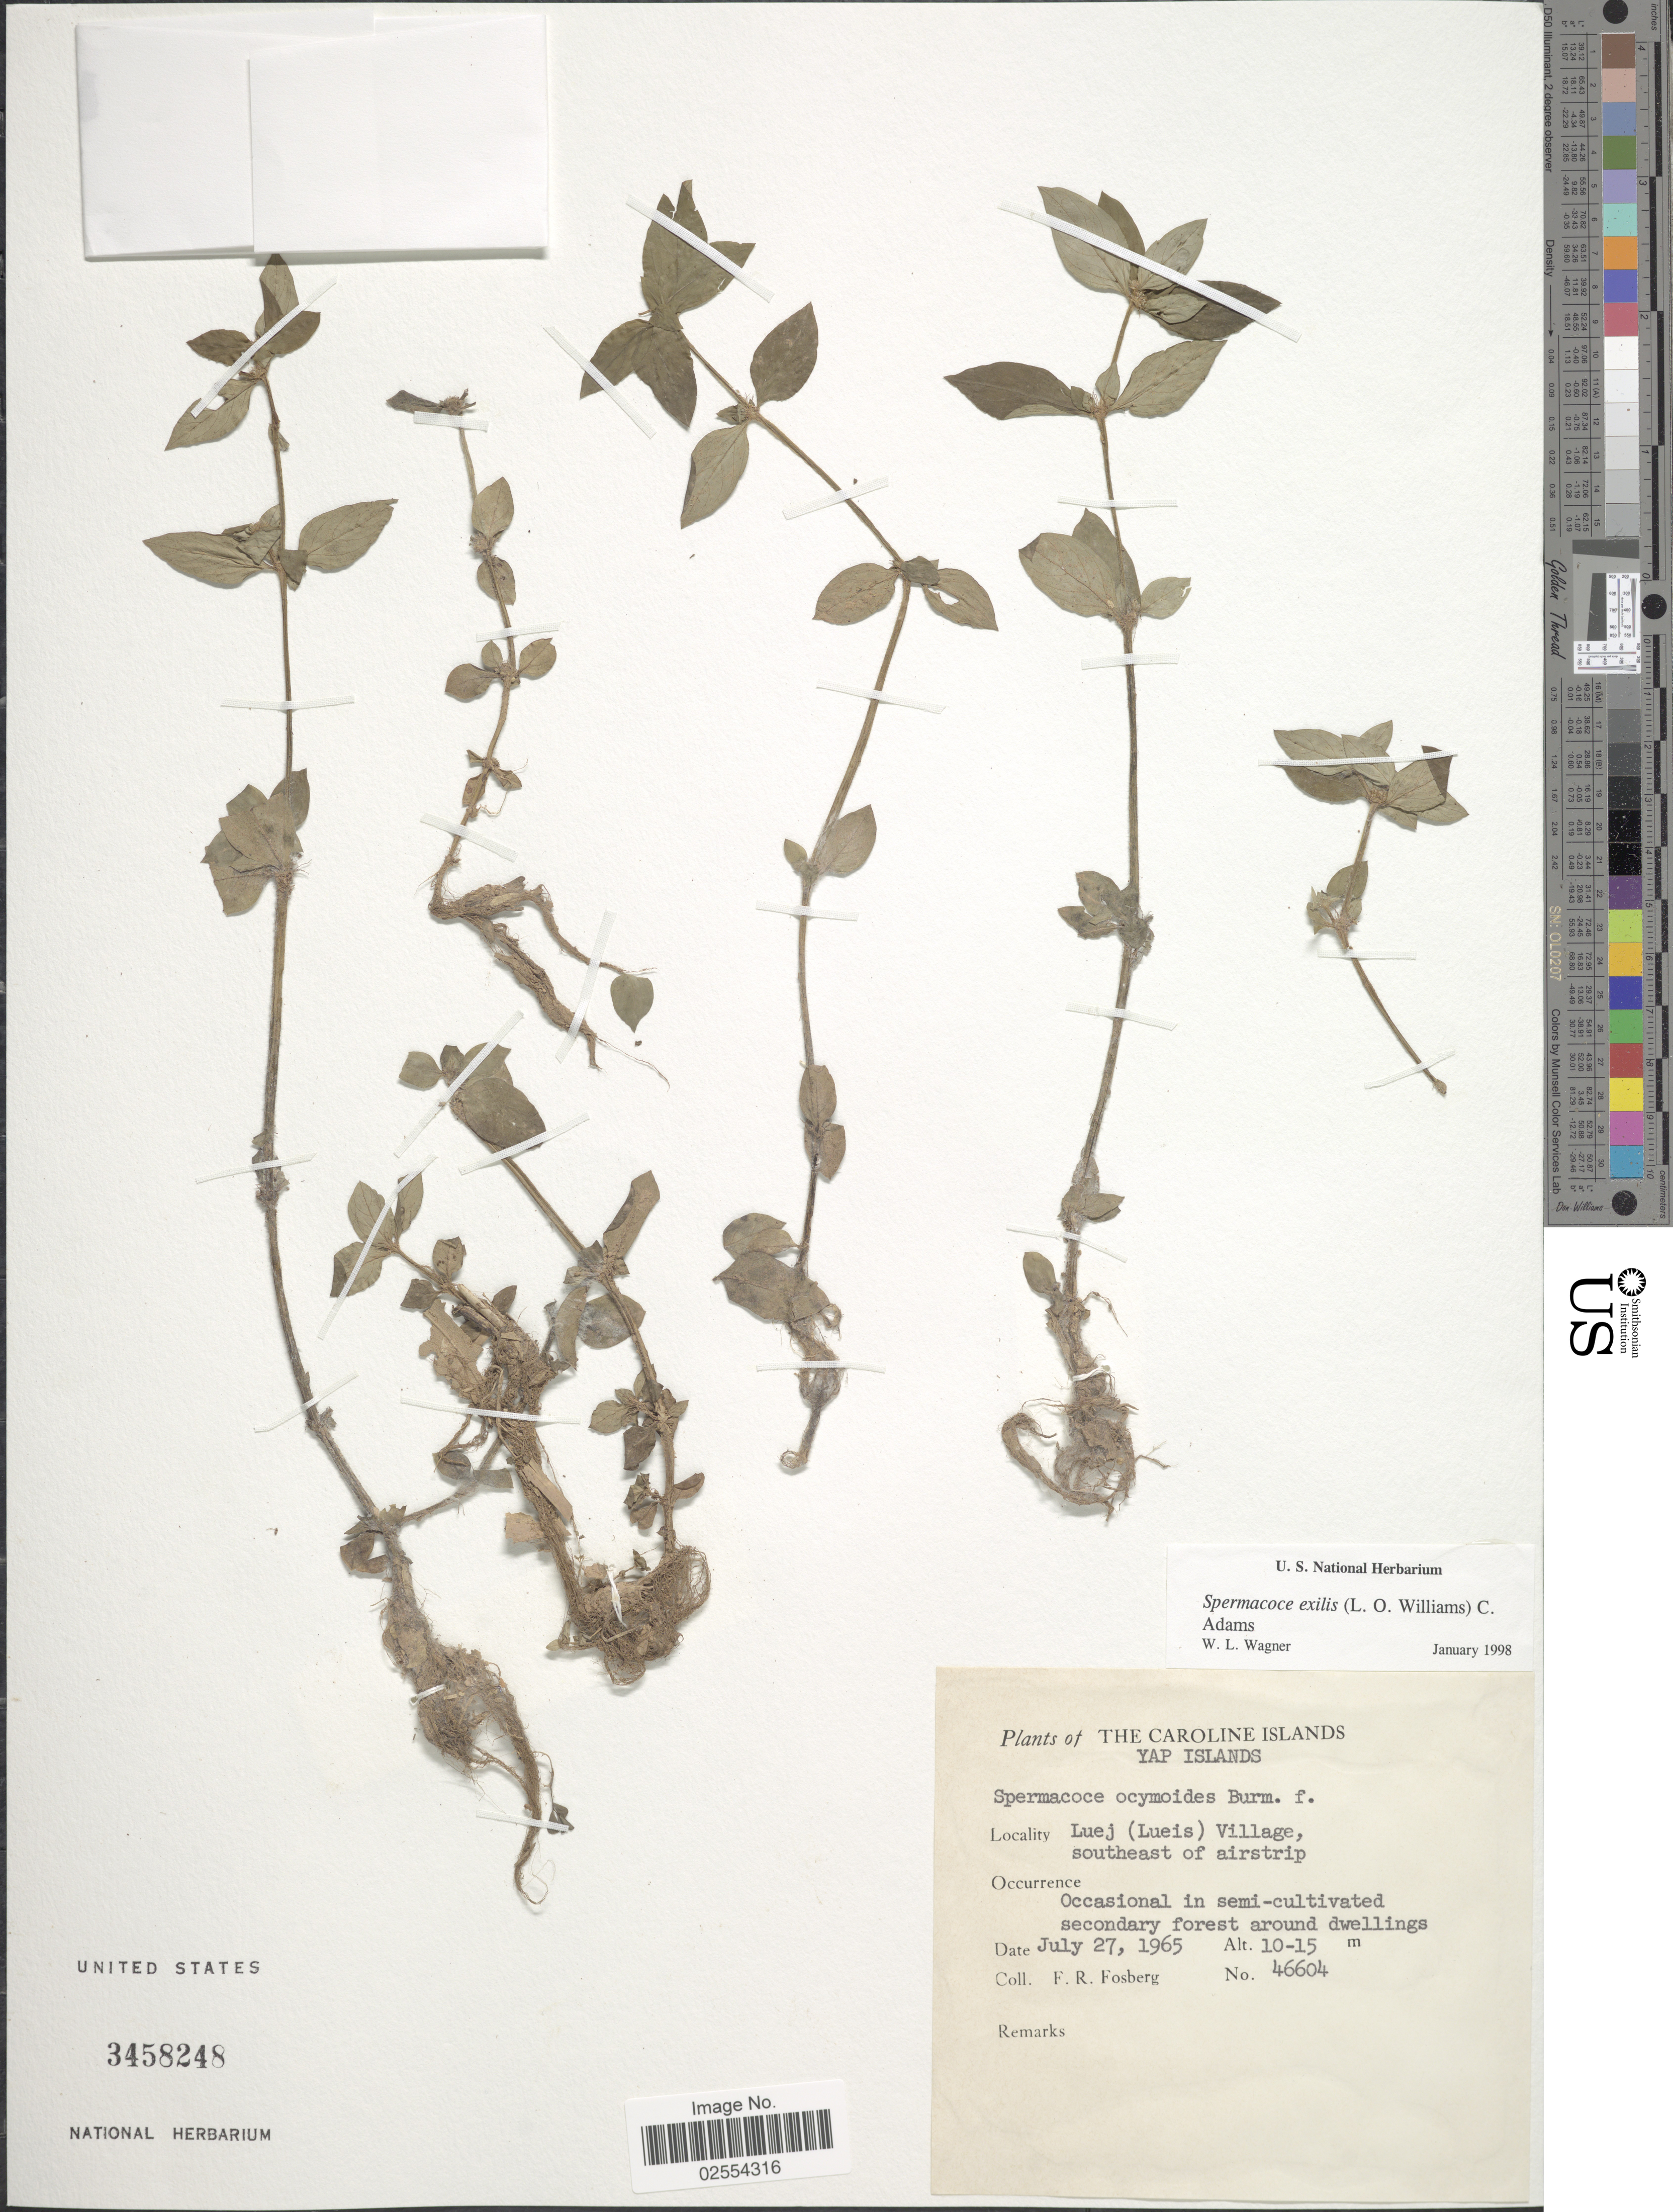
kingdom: Plantae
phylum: Tracheophyta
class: Magnoliopsida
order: Gentianales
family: Rubiaceae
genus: Spermacoce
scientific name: Spermacoce exilis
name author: (L.O. Williams) C.D. Adams ex W.C. Burger & C.M. Taylor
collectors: F. R. Fosberg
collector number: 46604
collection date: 1965-07-27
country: Micronesia, Federated States of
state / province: Yap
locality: The Caroline Islands, Yap Islands, Luej (Lueis) Village, southeast of airstrip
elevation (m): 10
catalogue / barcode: US 3458248